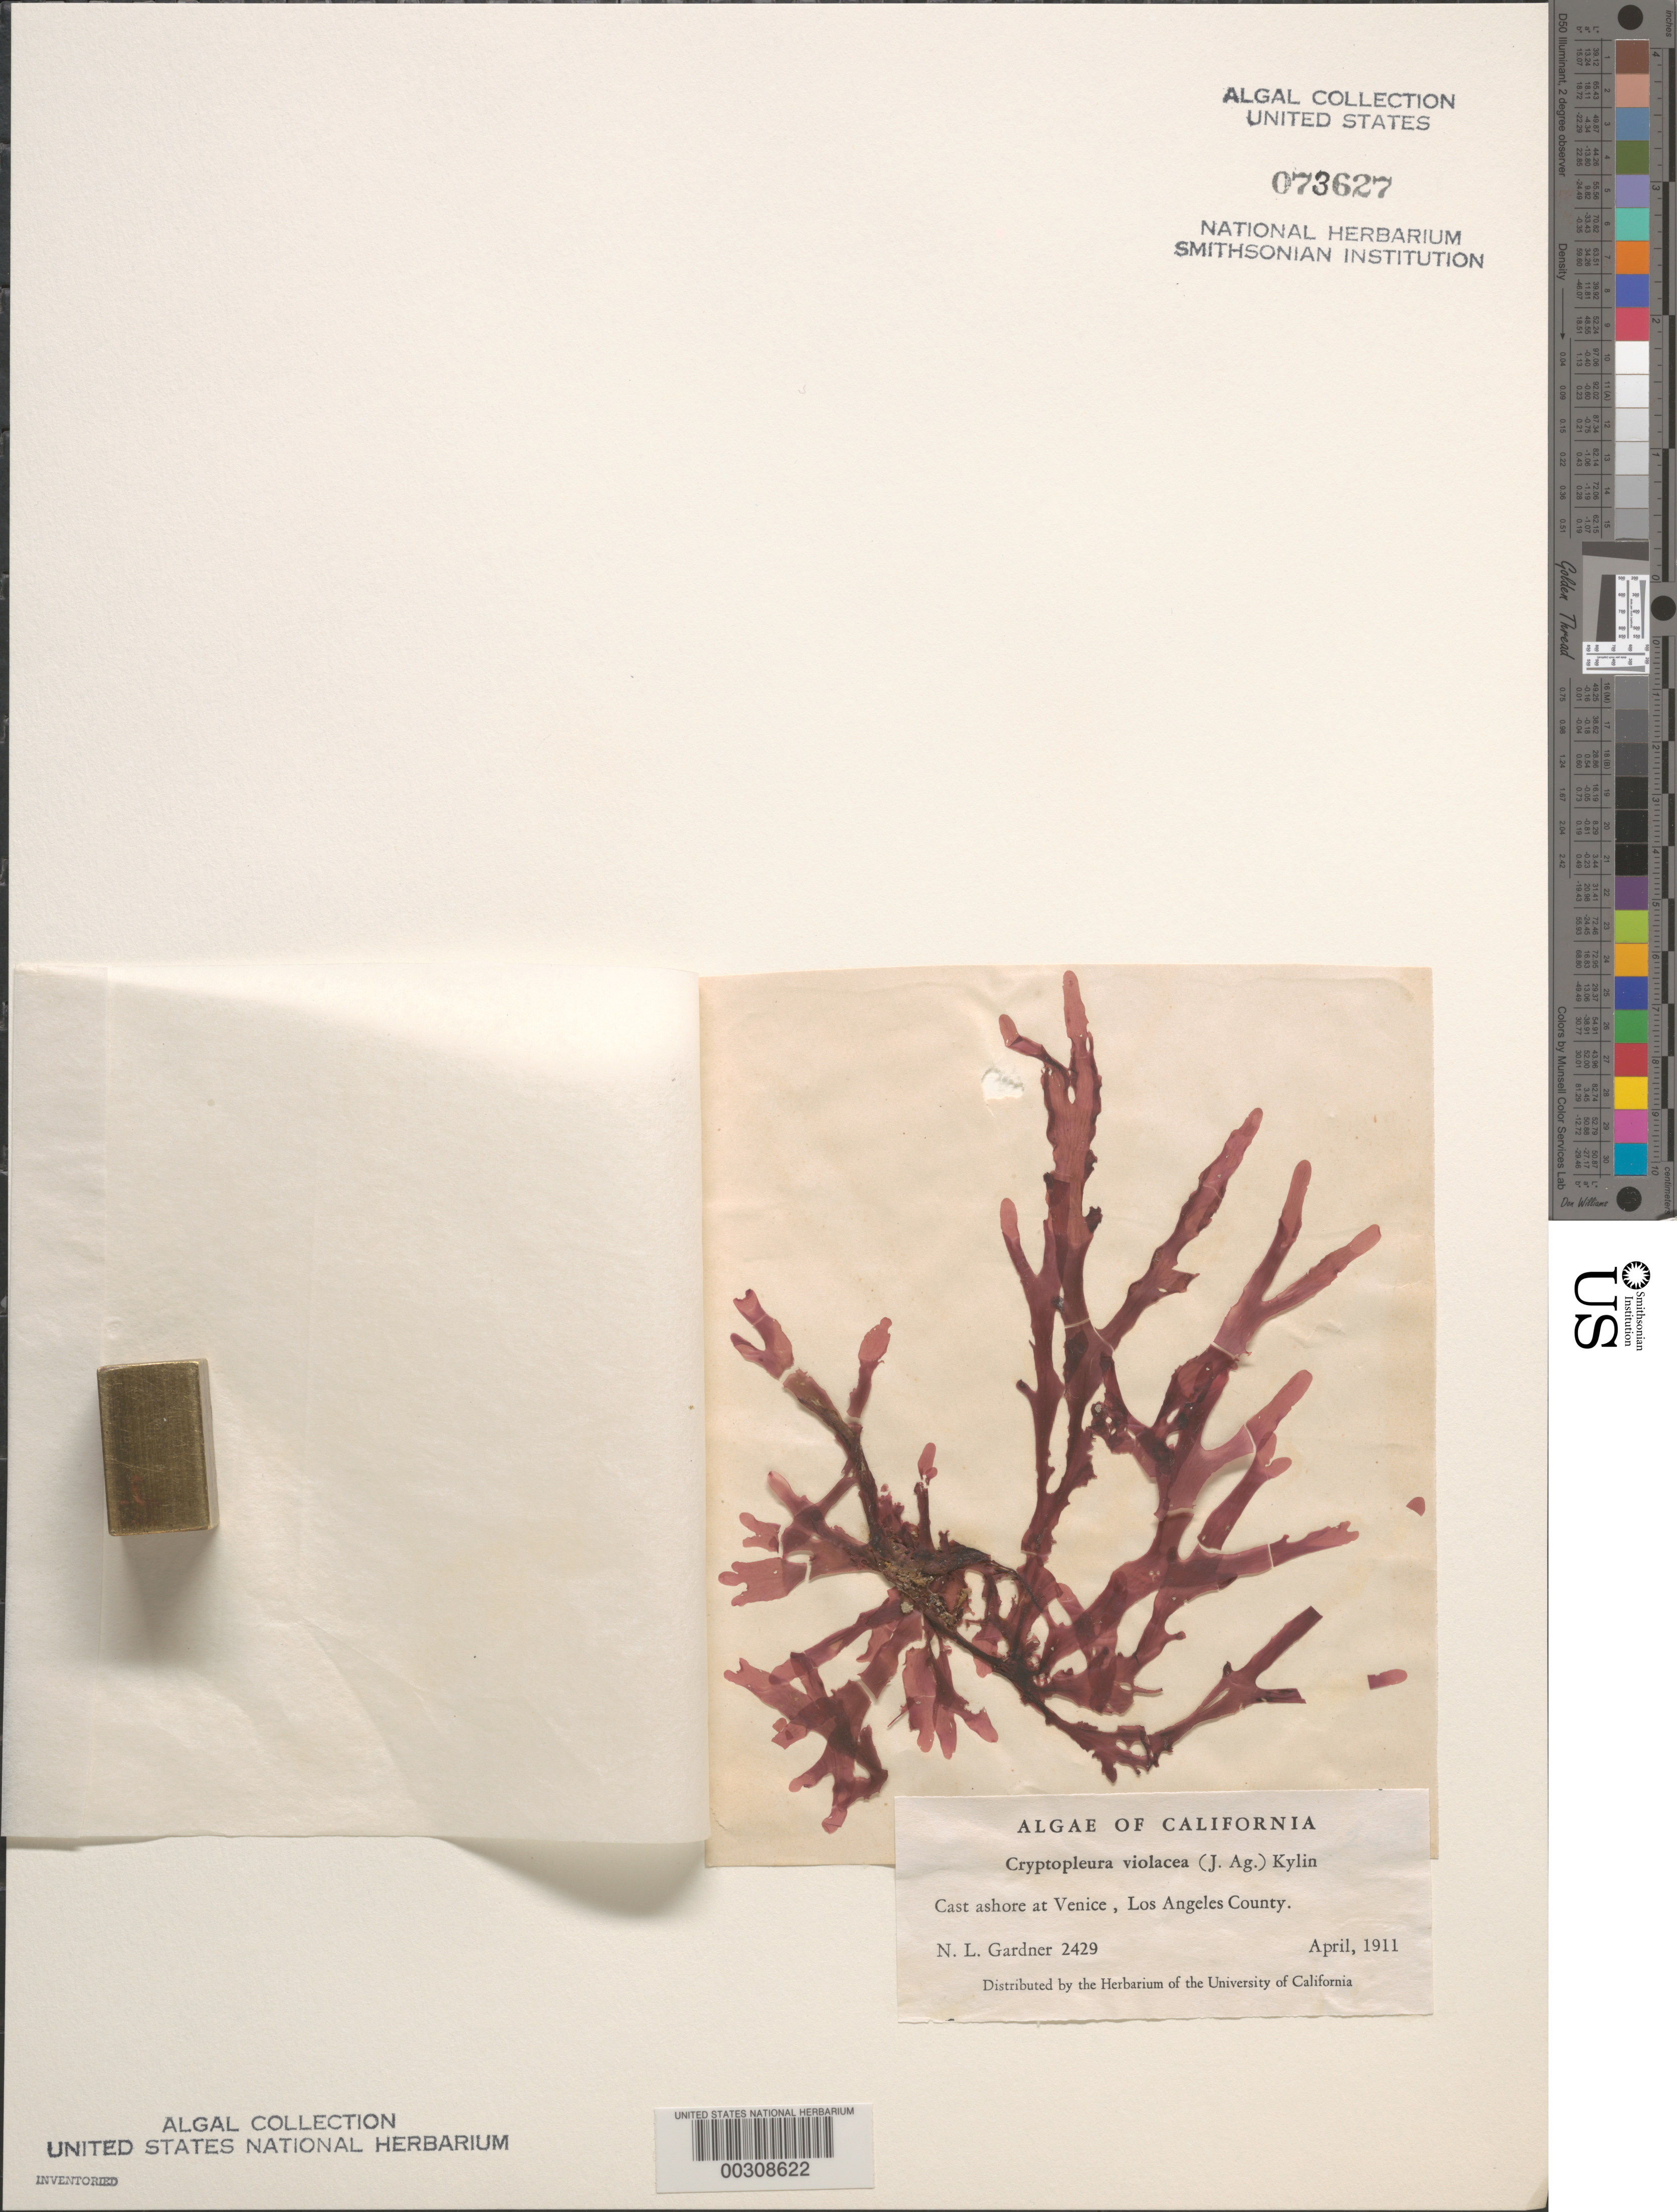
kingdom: Plantae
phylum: Rhodophyta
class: Florideophyceae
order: Ceramiales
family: Delesseriaceae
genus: Cryptopleura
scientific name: Cryptopleura violacea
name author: (J. Ag.) Kylin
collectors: N. Gardner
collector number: NLG 2429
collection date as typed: Apr 1911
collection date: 1911-04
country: United States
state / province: California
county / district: Los Angeles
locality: Venice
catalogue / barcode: US 73627